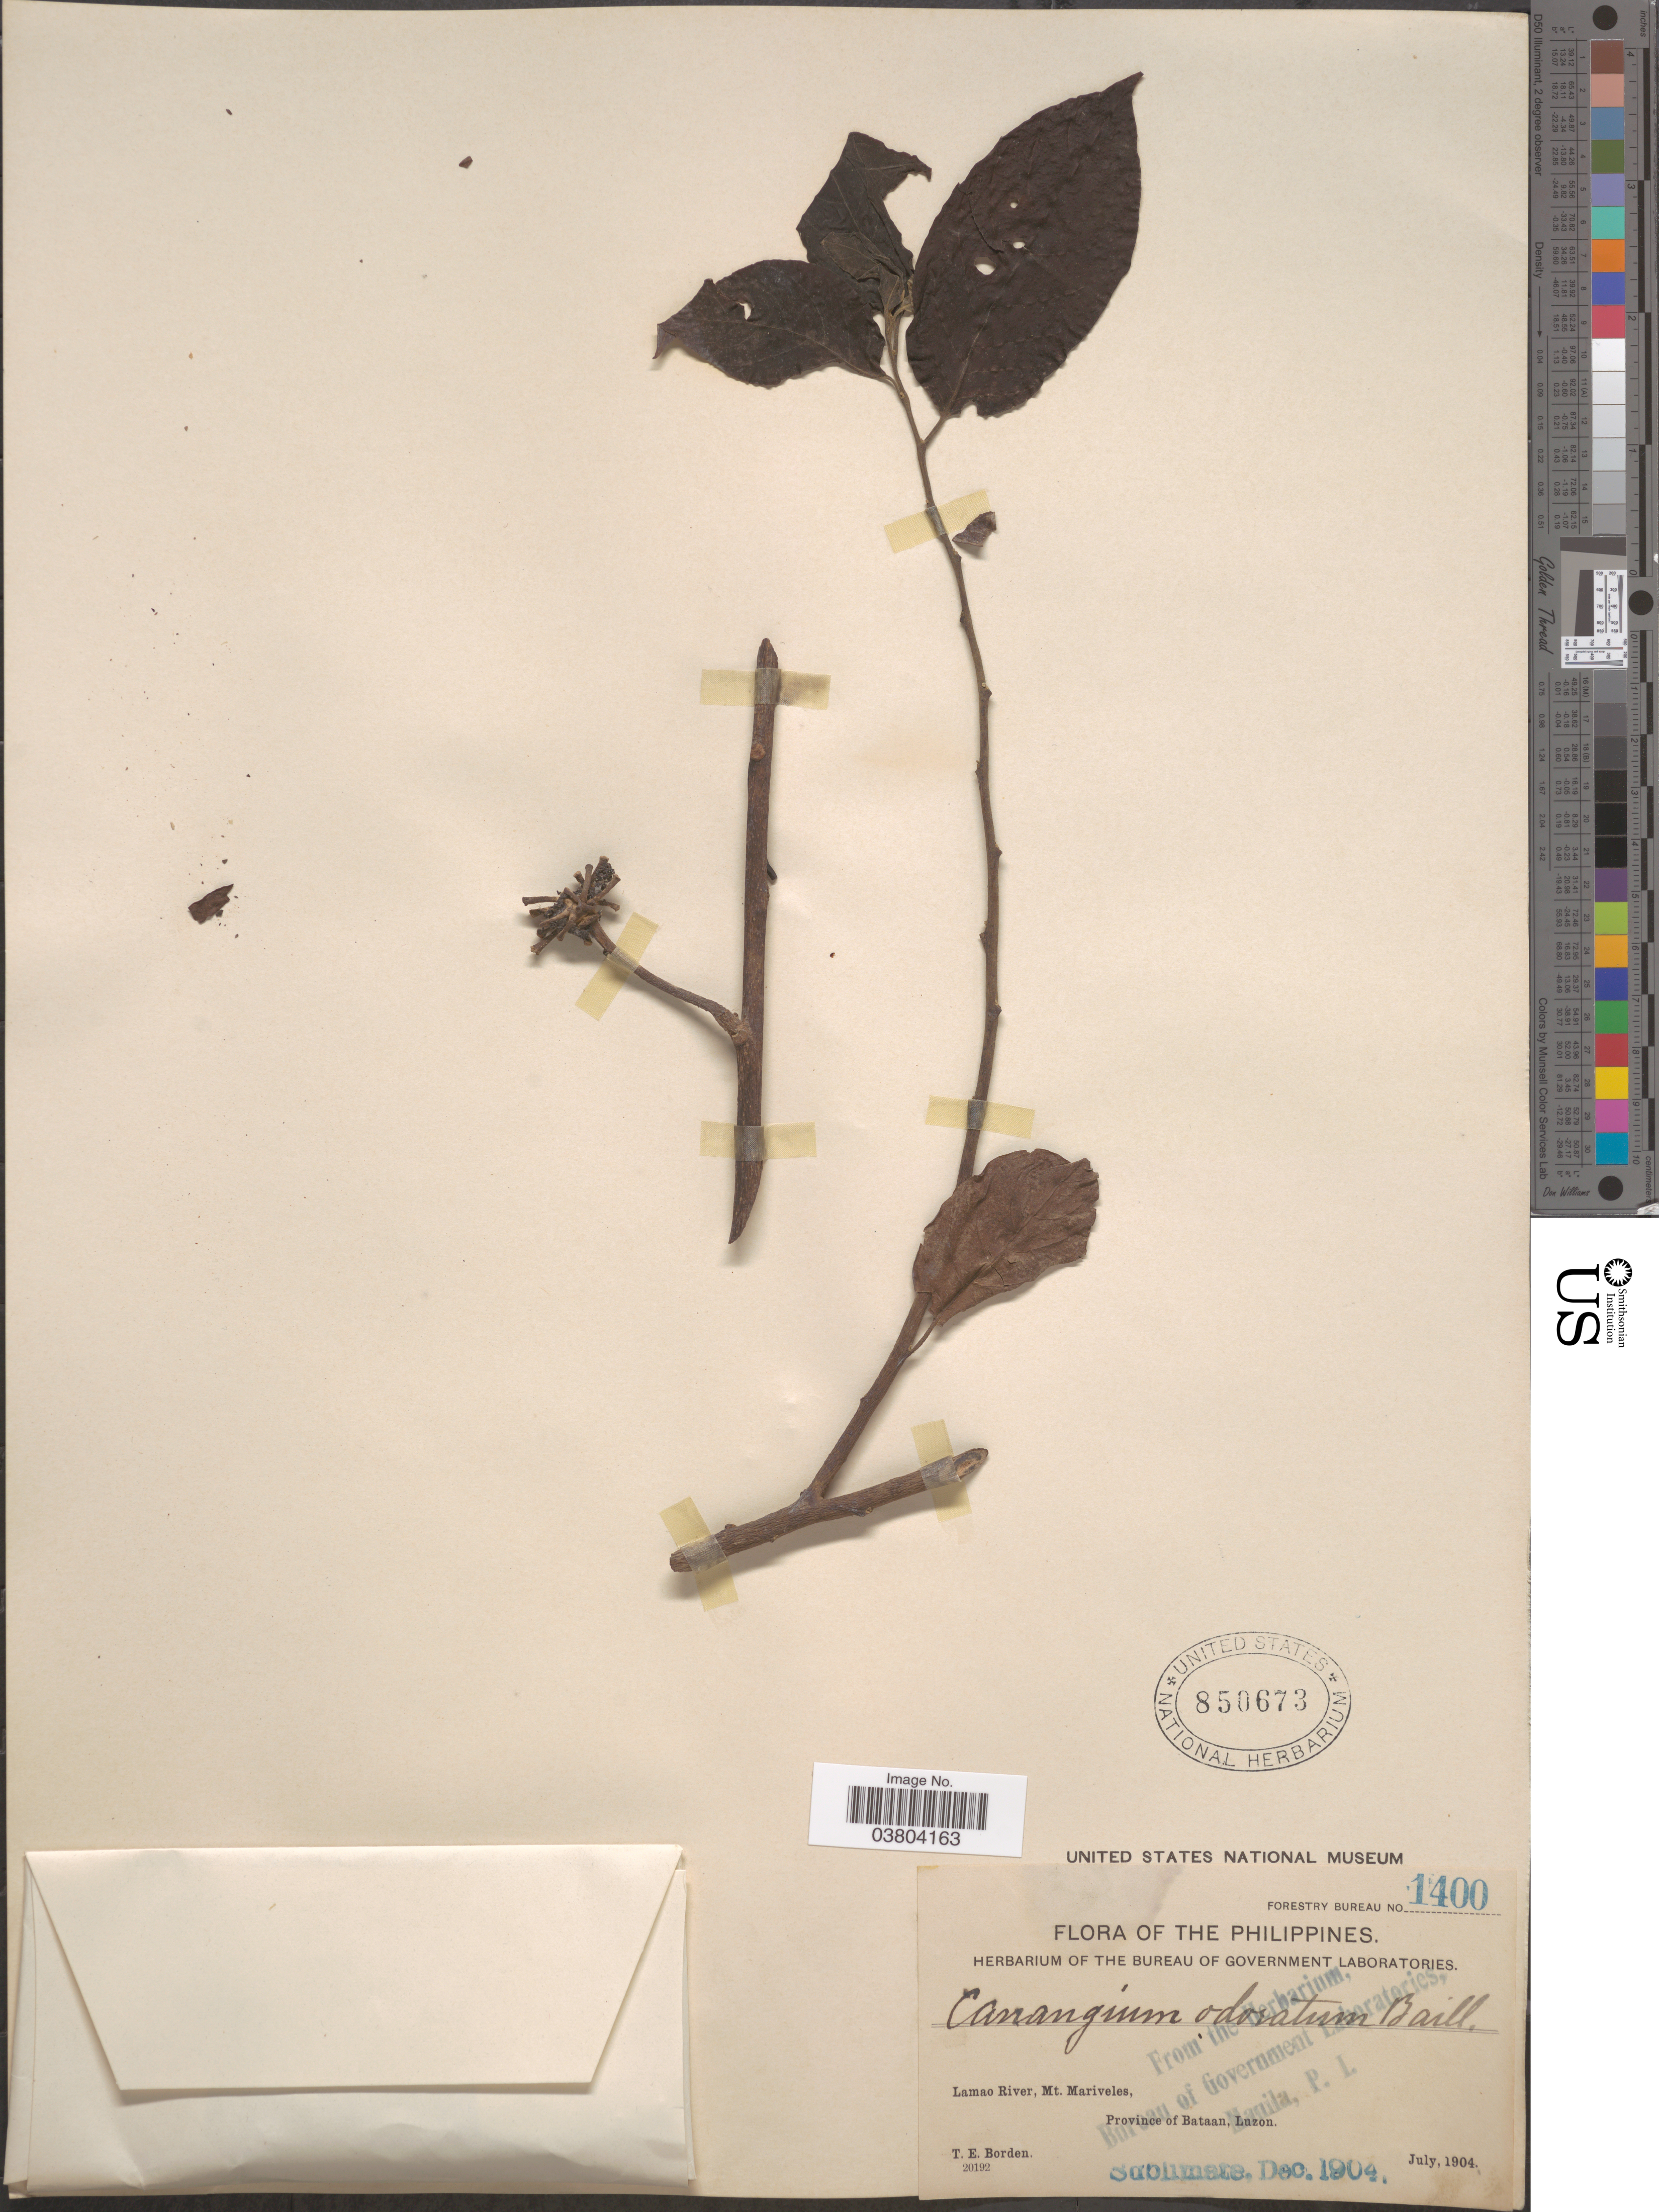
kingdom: Plantae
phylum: Tracheophyta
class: Magnoliopsida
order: Magnoliales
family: Annonaceae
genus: Cananga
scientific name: Cananga odorata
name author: (Lam.) Hook. f. & Thomson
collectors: T. E. Borden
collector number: Forestry Bureau 1400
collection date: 1904-07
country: Philippines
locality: Lamao River, Mt. Mariveles, Province of Bataan, Luzon.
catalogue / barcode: US 850673